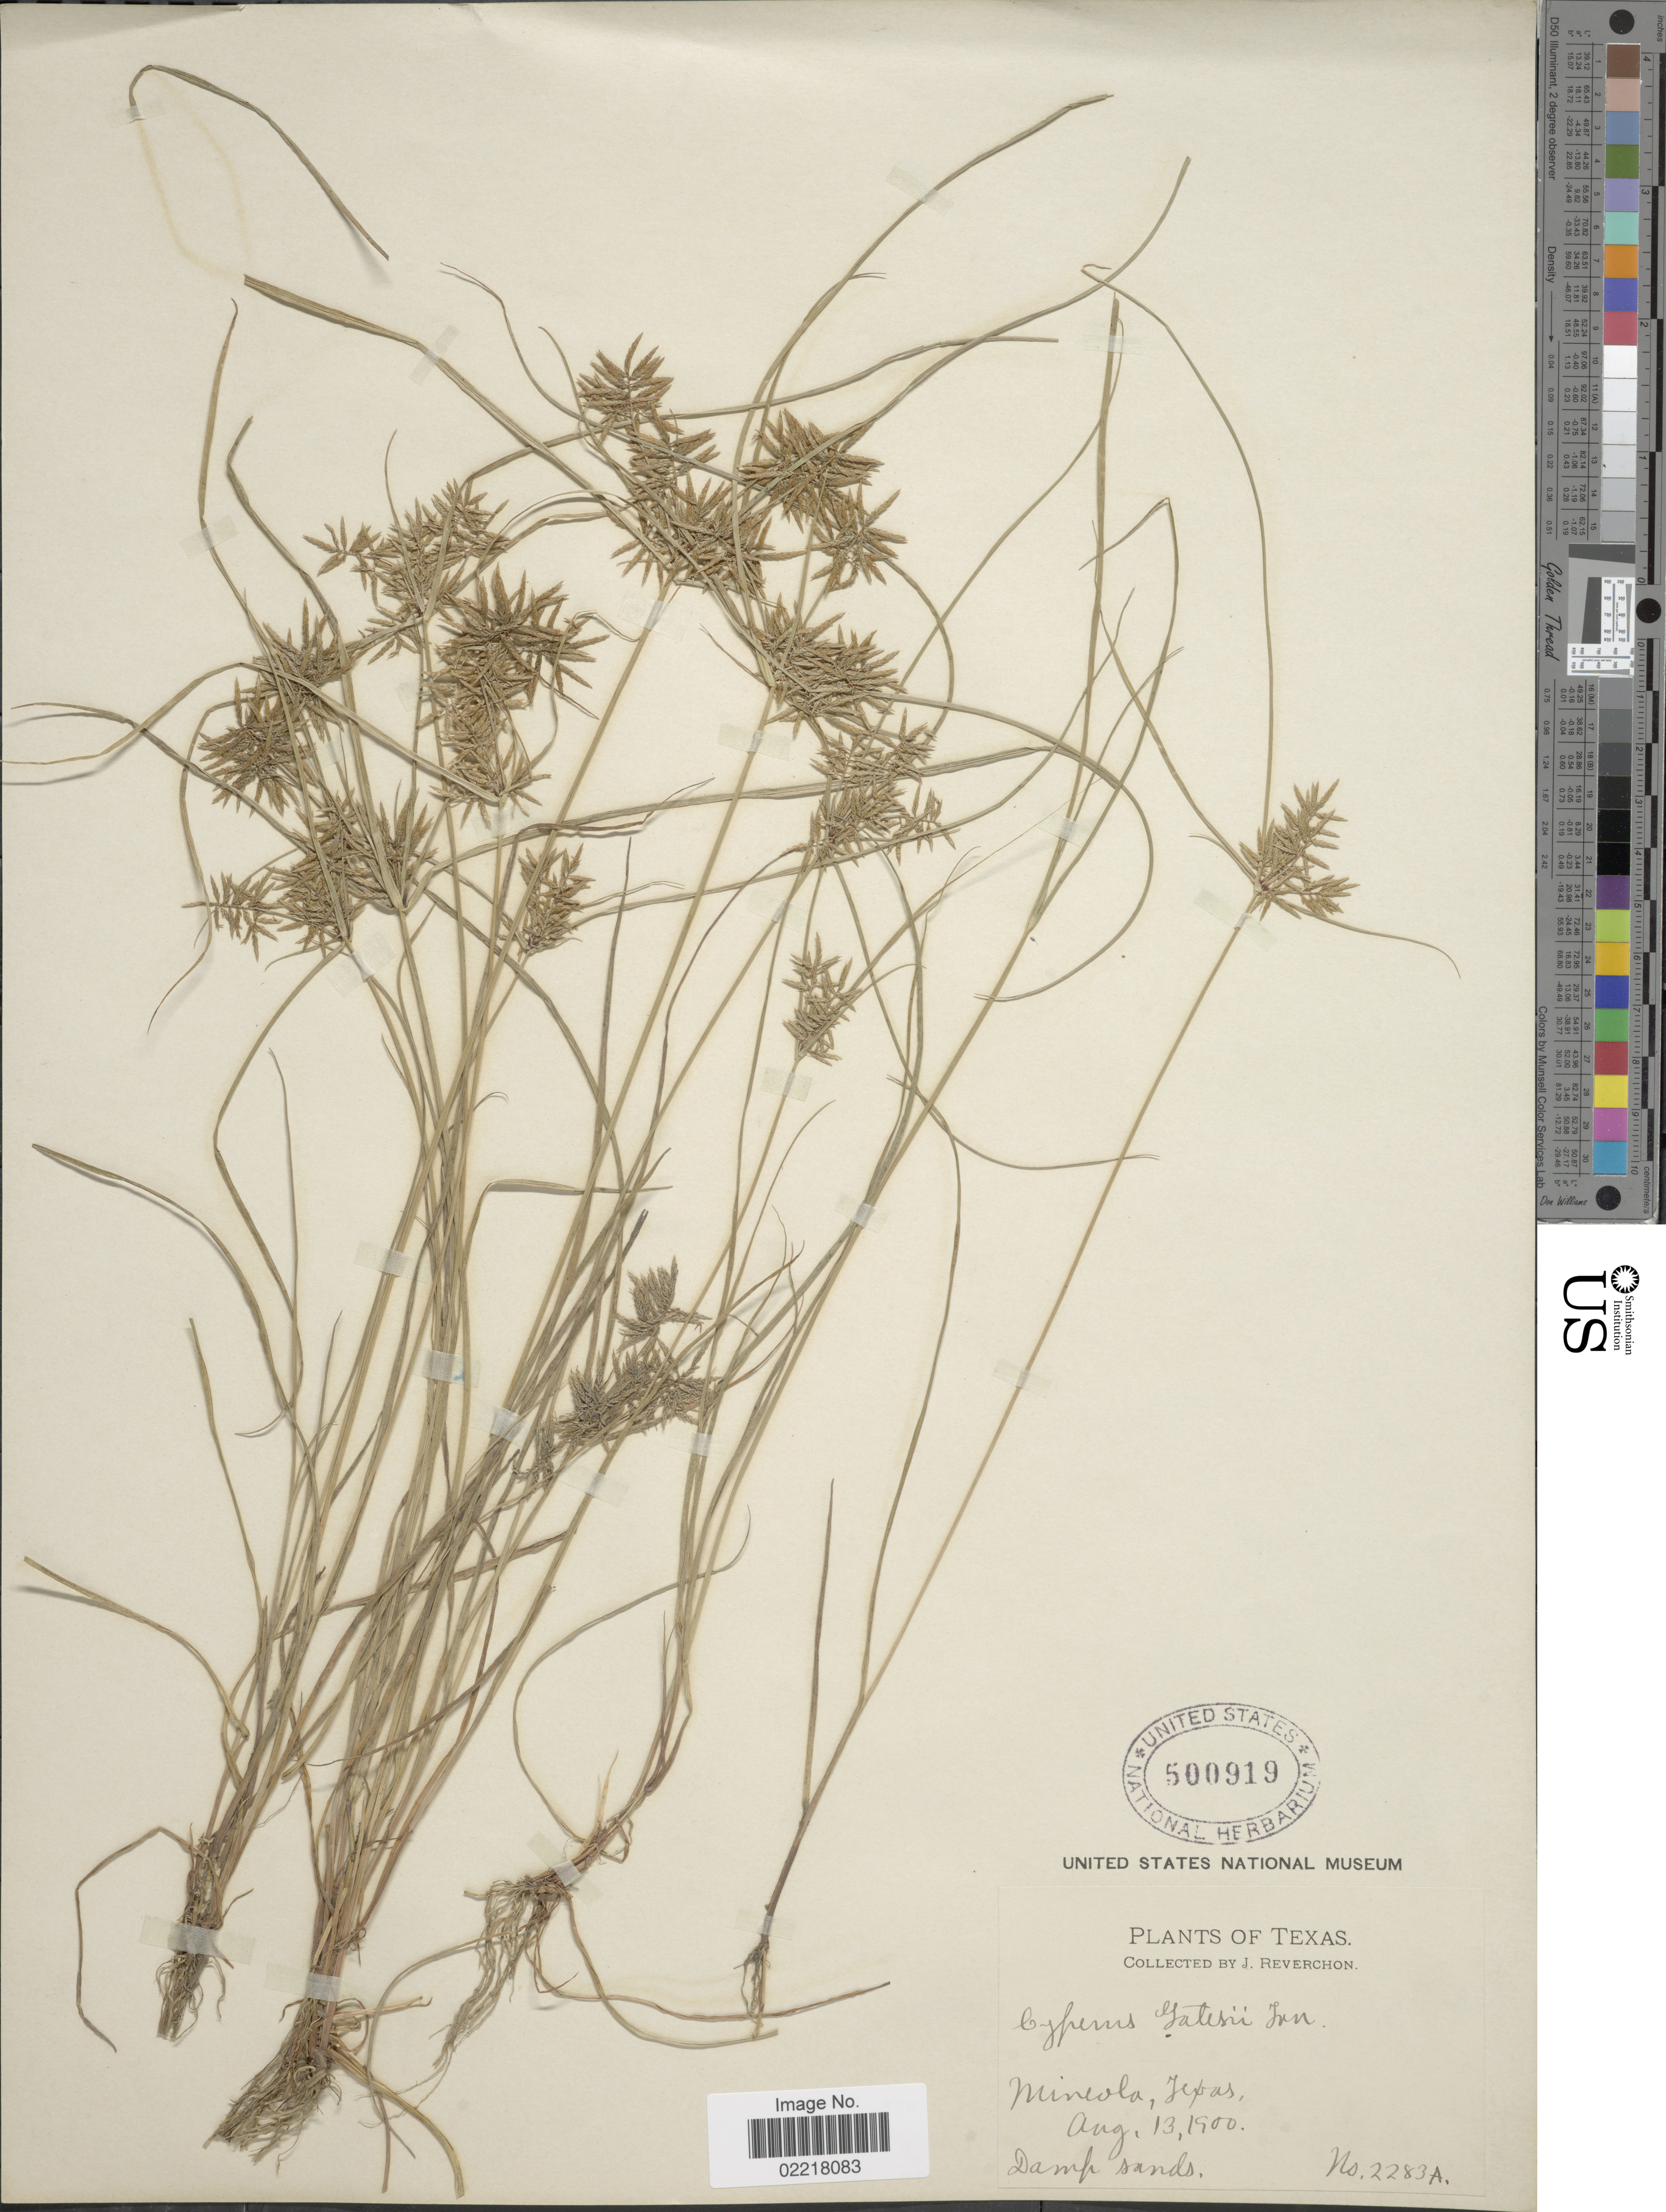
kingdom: Plantae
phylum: Tracheophyta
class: Liliopsida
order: Poales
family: Cyperaceae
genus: Cyperus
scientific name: Cyperus polystachyos var. texensis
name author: (Torr.) Fernald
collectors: J. Reverchon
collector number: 2283A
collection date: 1900-08-13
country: United States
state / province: Texas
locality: Mineola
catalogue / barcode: US 500919